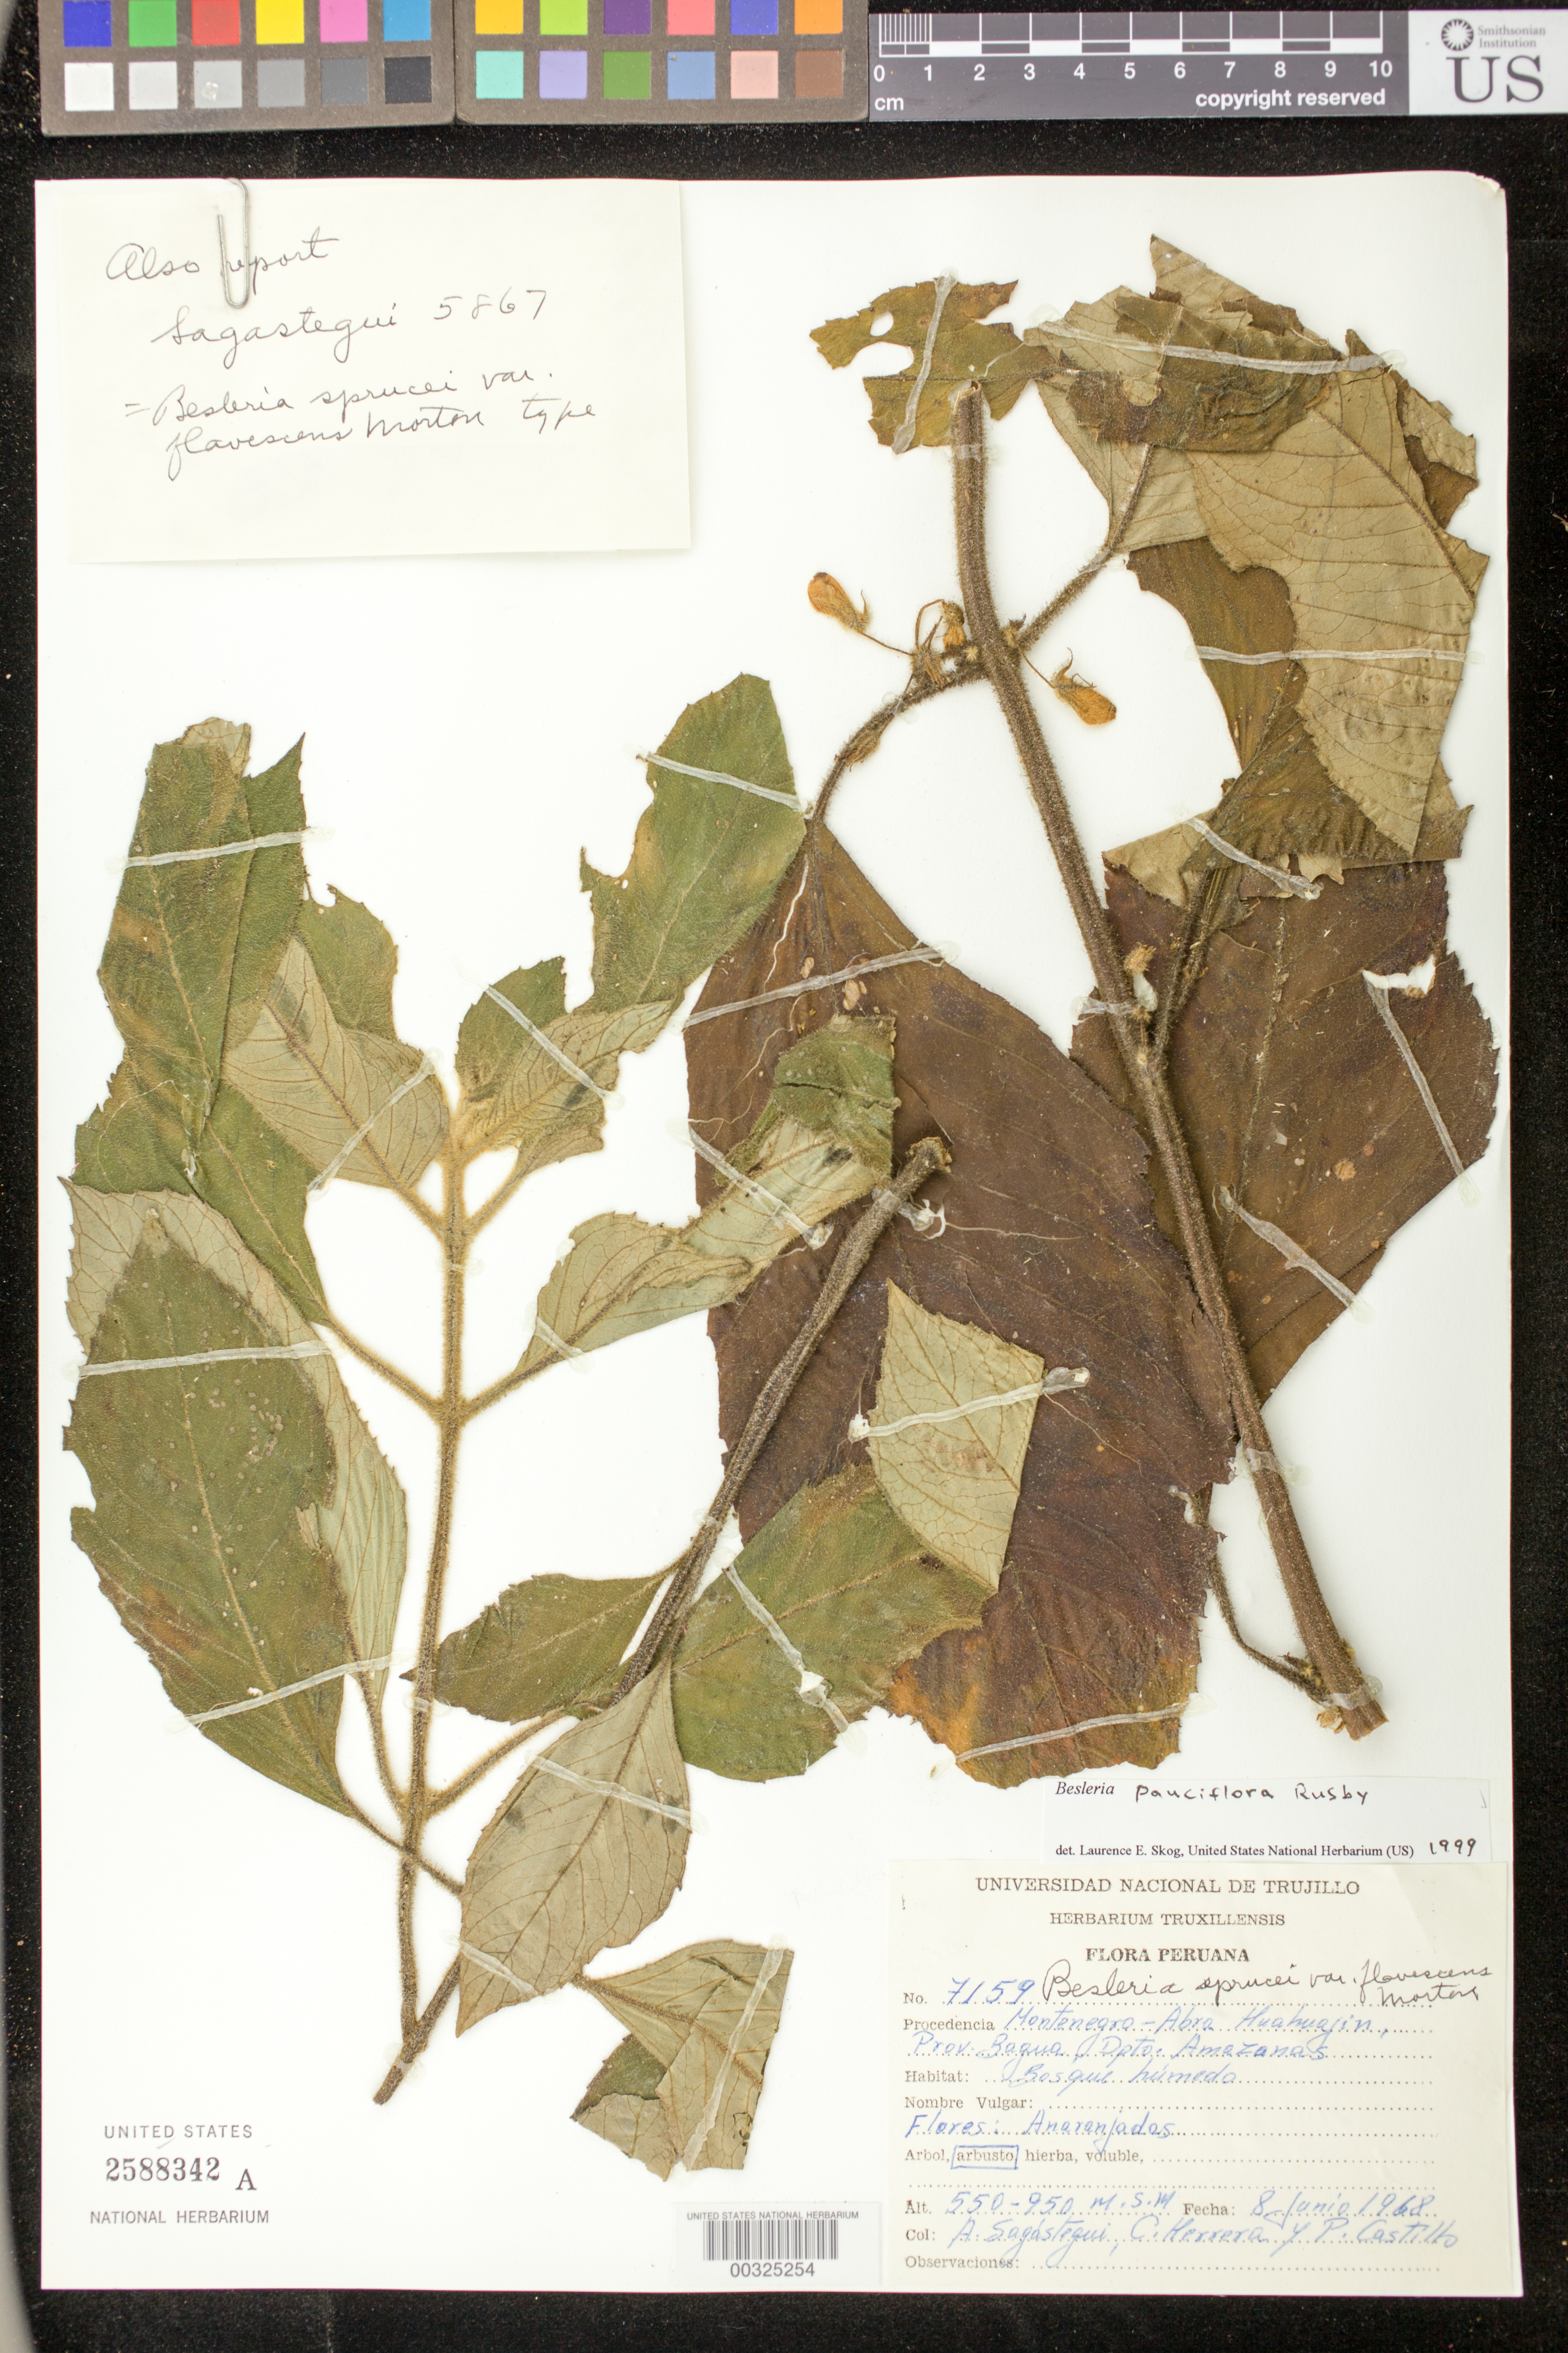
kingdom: Plantae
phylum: Tracheophyta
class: Magnoliopsida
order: Lamiales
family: Gesneriaceae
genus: Besleria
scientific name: Besleria pauciflora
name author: Rusby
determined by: Skog, Laurence E.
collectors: A. Sagástegui A., C. Herrera & P. Castillo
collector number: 7159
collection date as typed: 08 Jun 1968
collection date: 1968-06-08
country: Peru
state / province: Amazonas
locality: Prov. Bagua; Montenegro - Abra Huahuajin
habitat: Bosque húmedo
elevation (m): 550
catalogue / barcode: US 2588342A